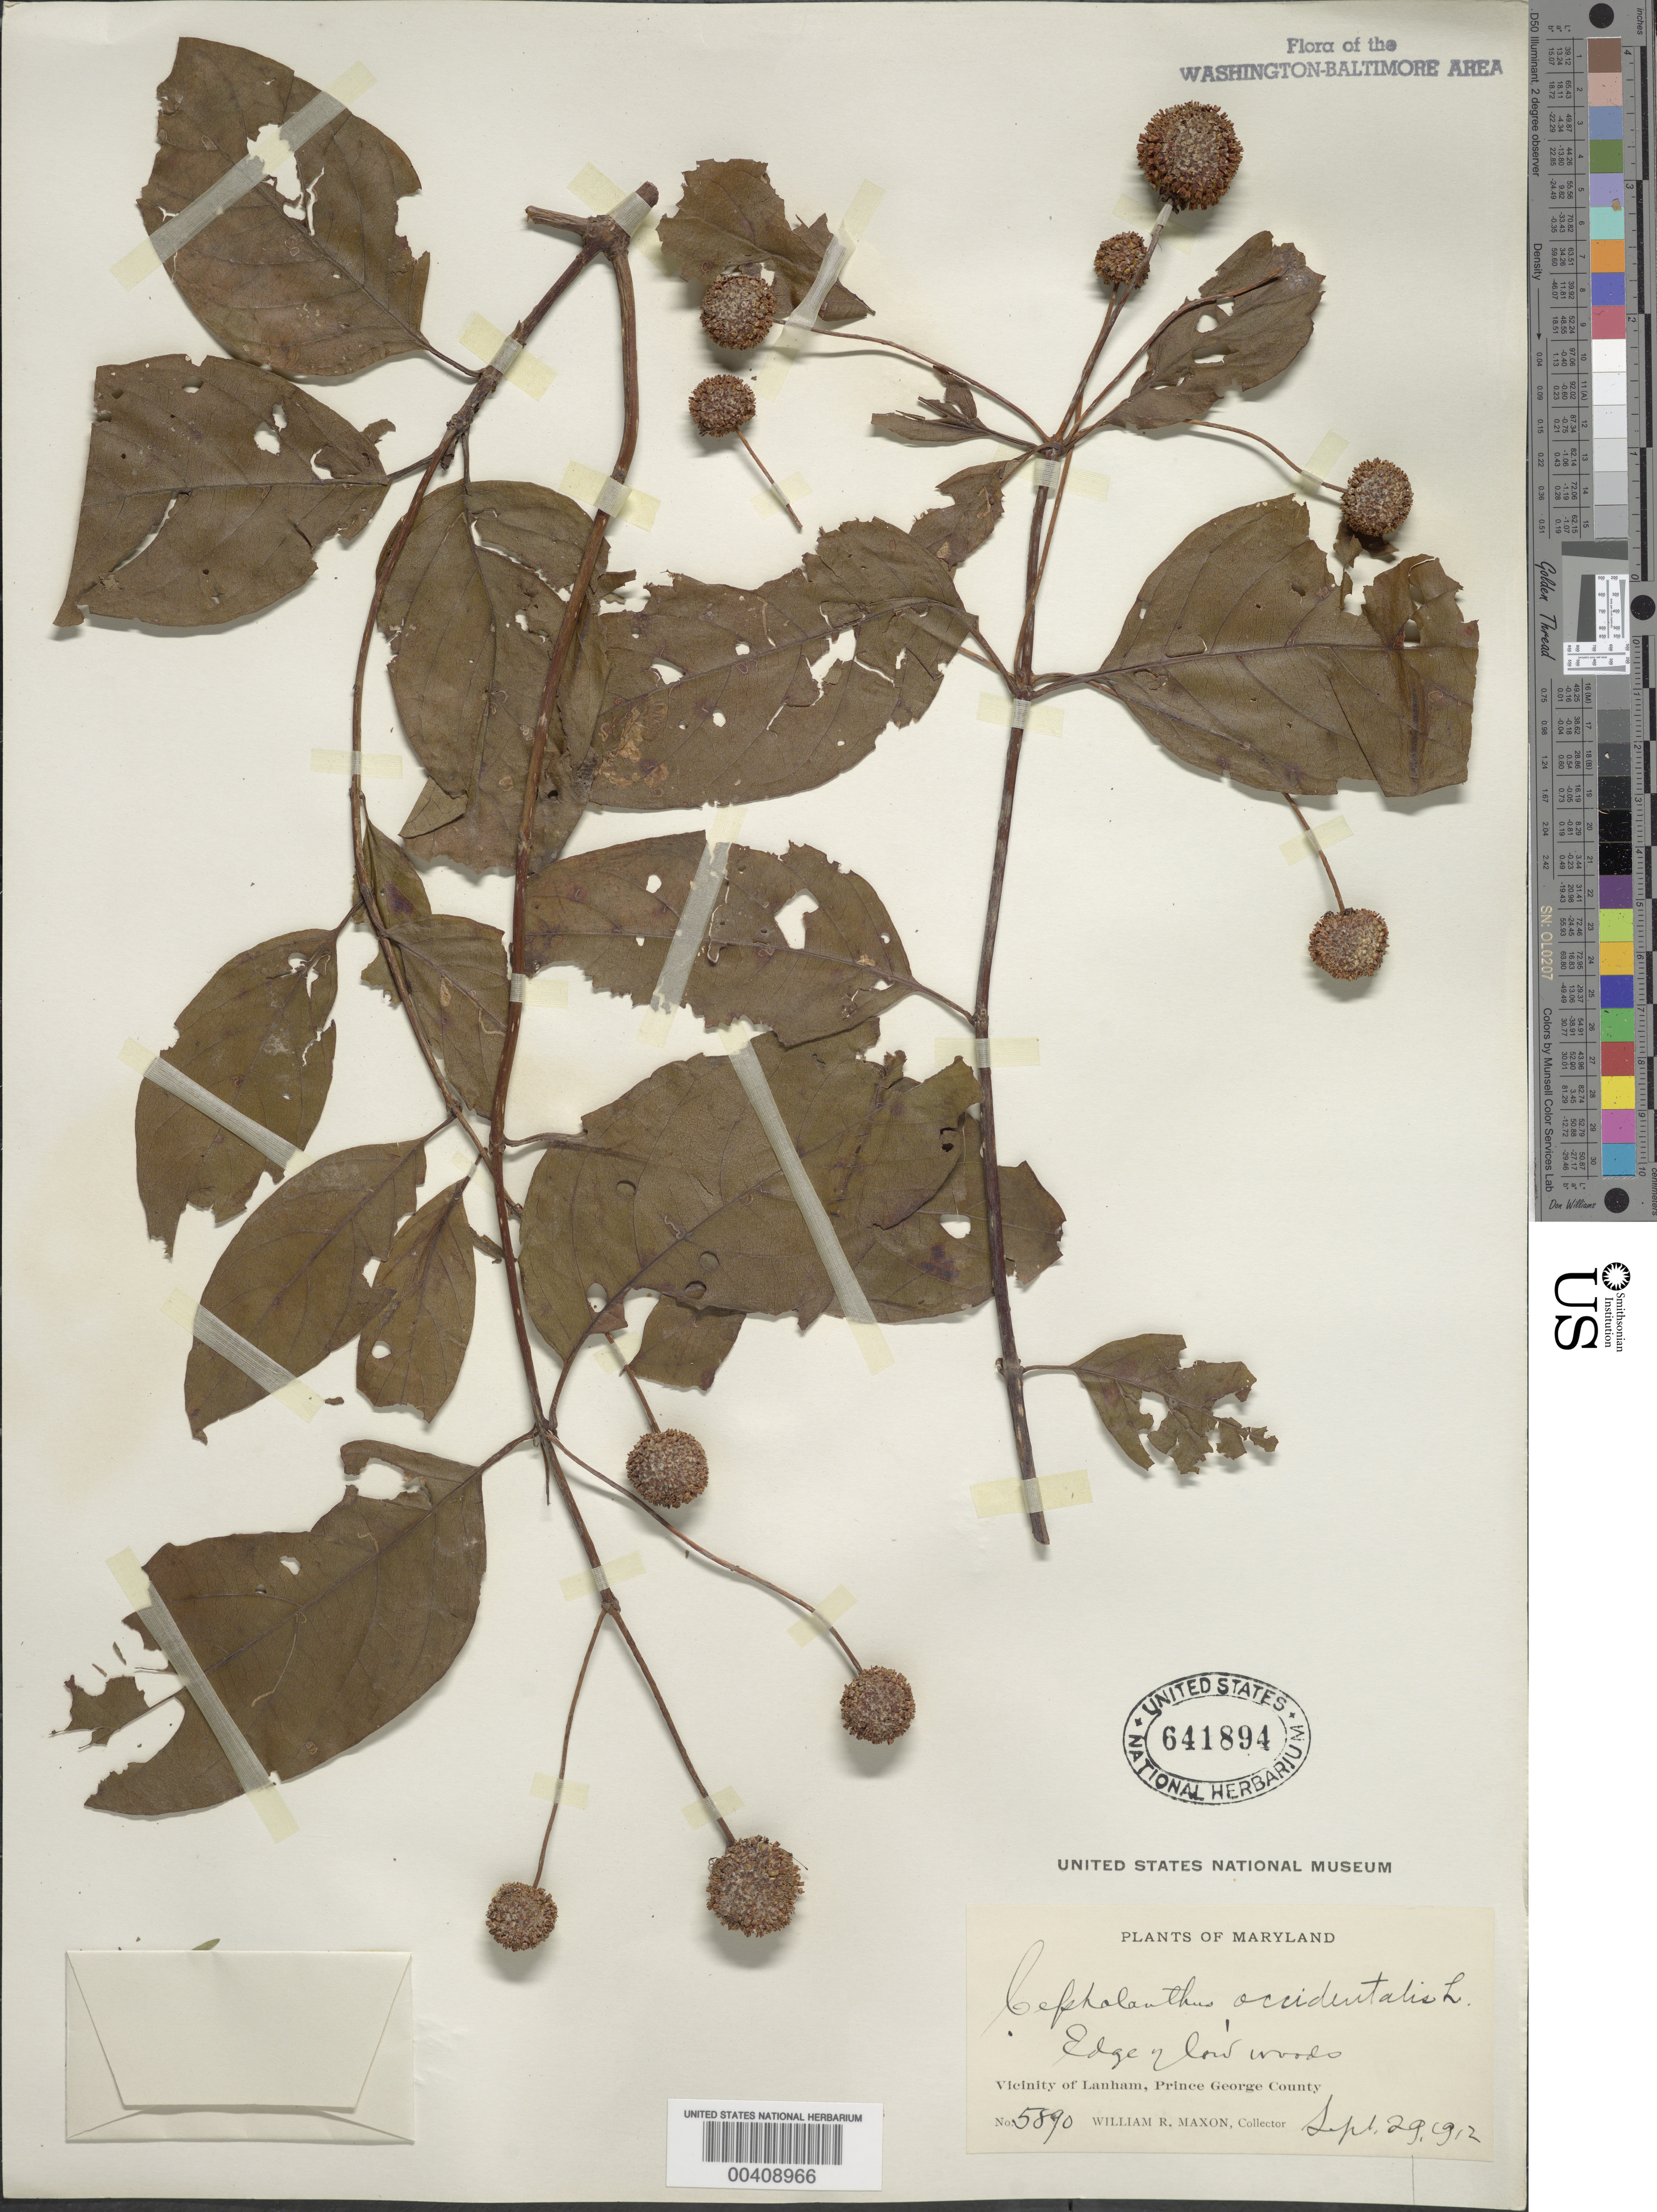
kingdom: Plantae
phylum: Tracheophyta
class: Magnoliopsida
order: Gentianales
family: Rubiaceae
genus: Cephalanthus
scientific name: Cephalanthus occidentalis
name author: L.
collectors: W. R. Maxon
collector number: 5890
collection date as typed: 29 Sep 1912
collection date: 1912-09-29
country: United States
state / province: Maryland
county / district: Prince George's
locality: Lanham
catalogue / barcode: US 641894